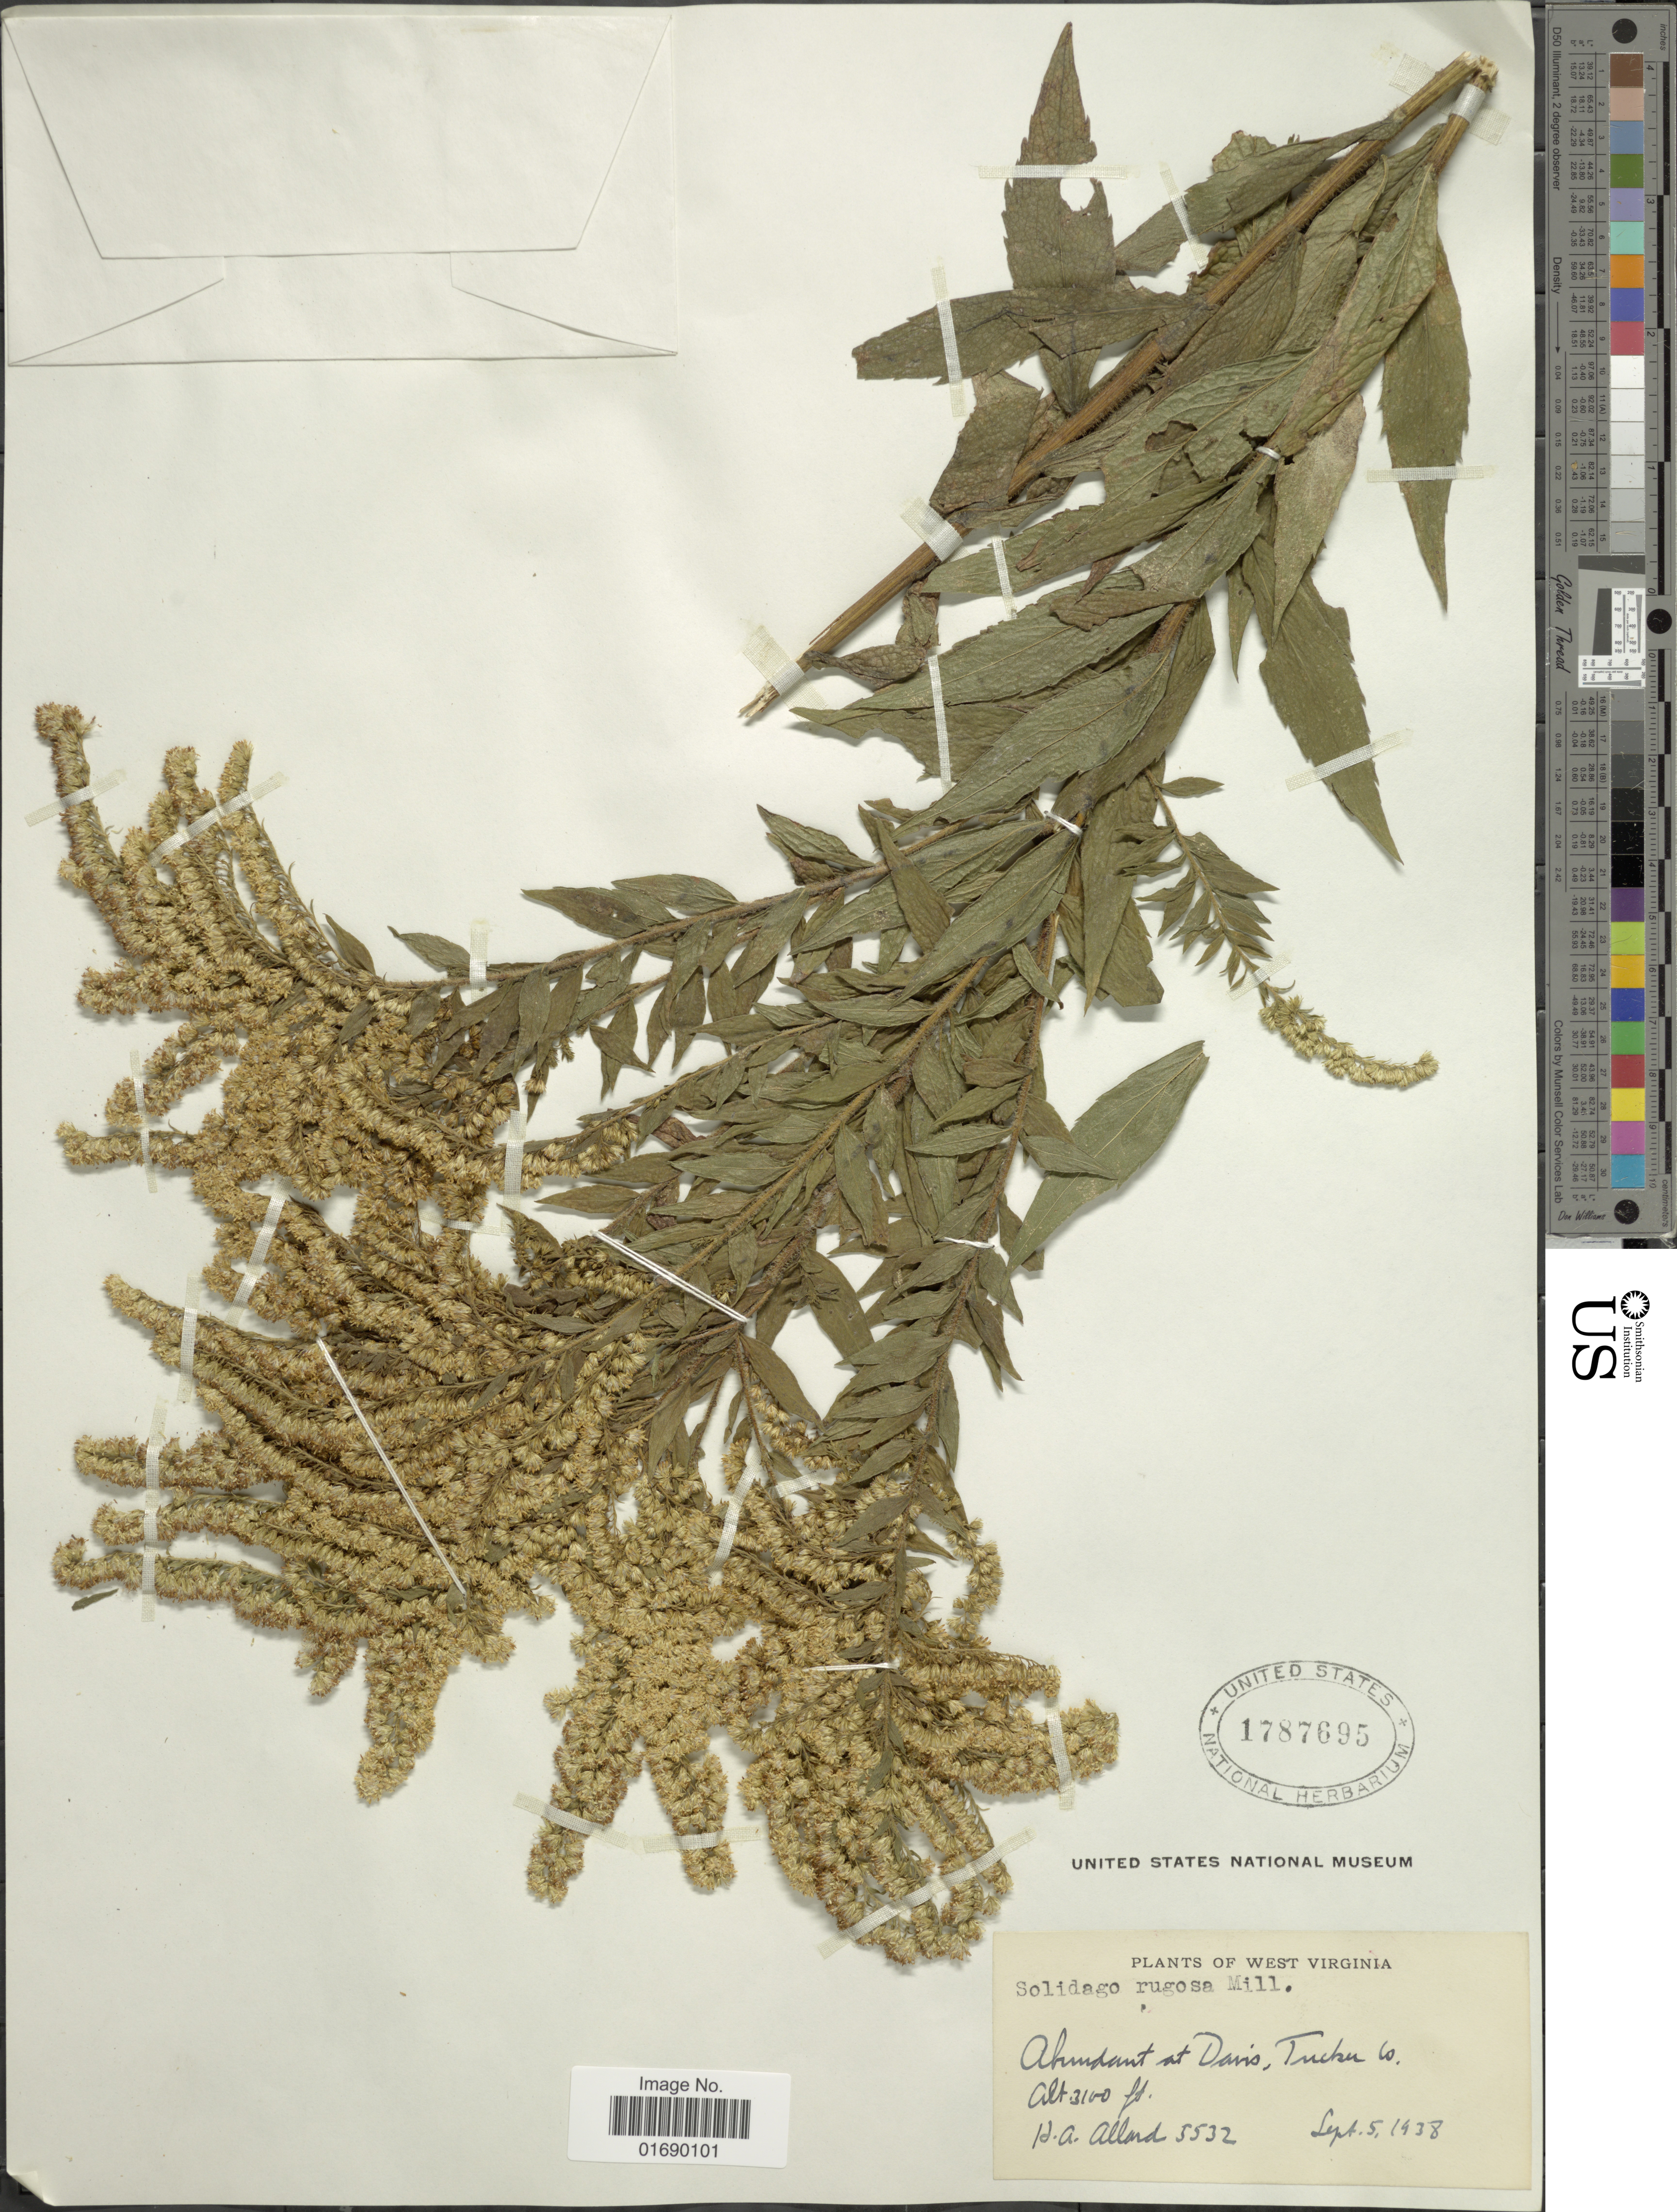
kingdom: Plantae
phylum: Tracheophyta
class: Magnoliopsida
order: Asterales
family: Asteraceae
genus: Solidago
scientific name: Solidago rugosa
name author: Mill.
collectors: H. A. Allard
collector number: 5532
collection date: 1938-09-05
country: United States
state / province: West Virginia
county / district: Tucker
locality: Abundant at Davis, Tucker Co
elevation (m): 945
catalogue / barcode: US 1787695